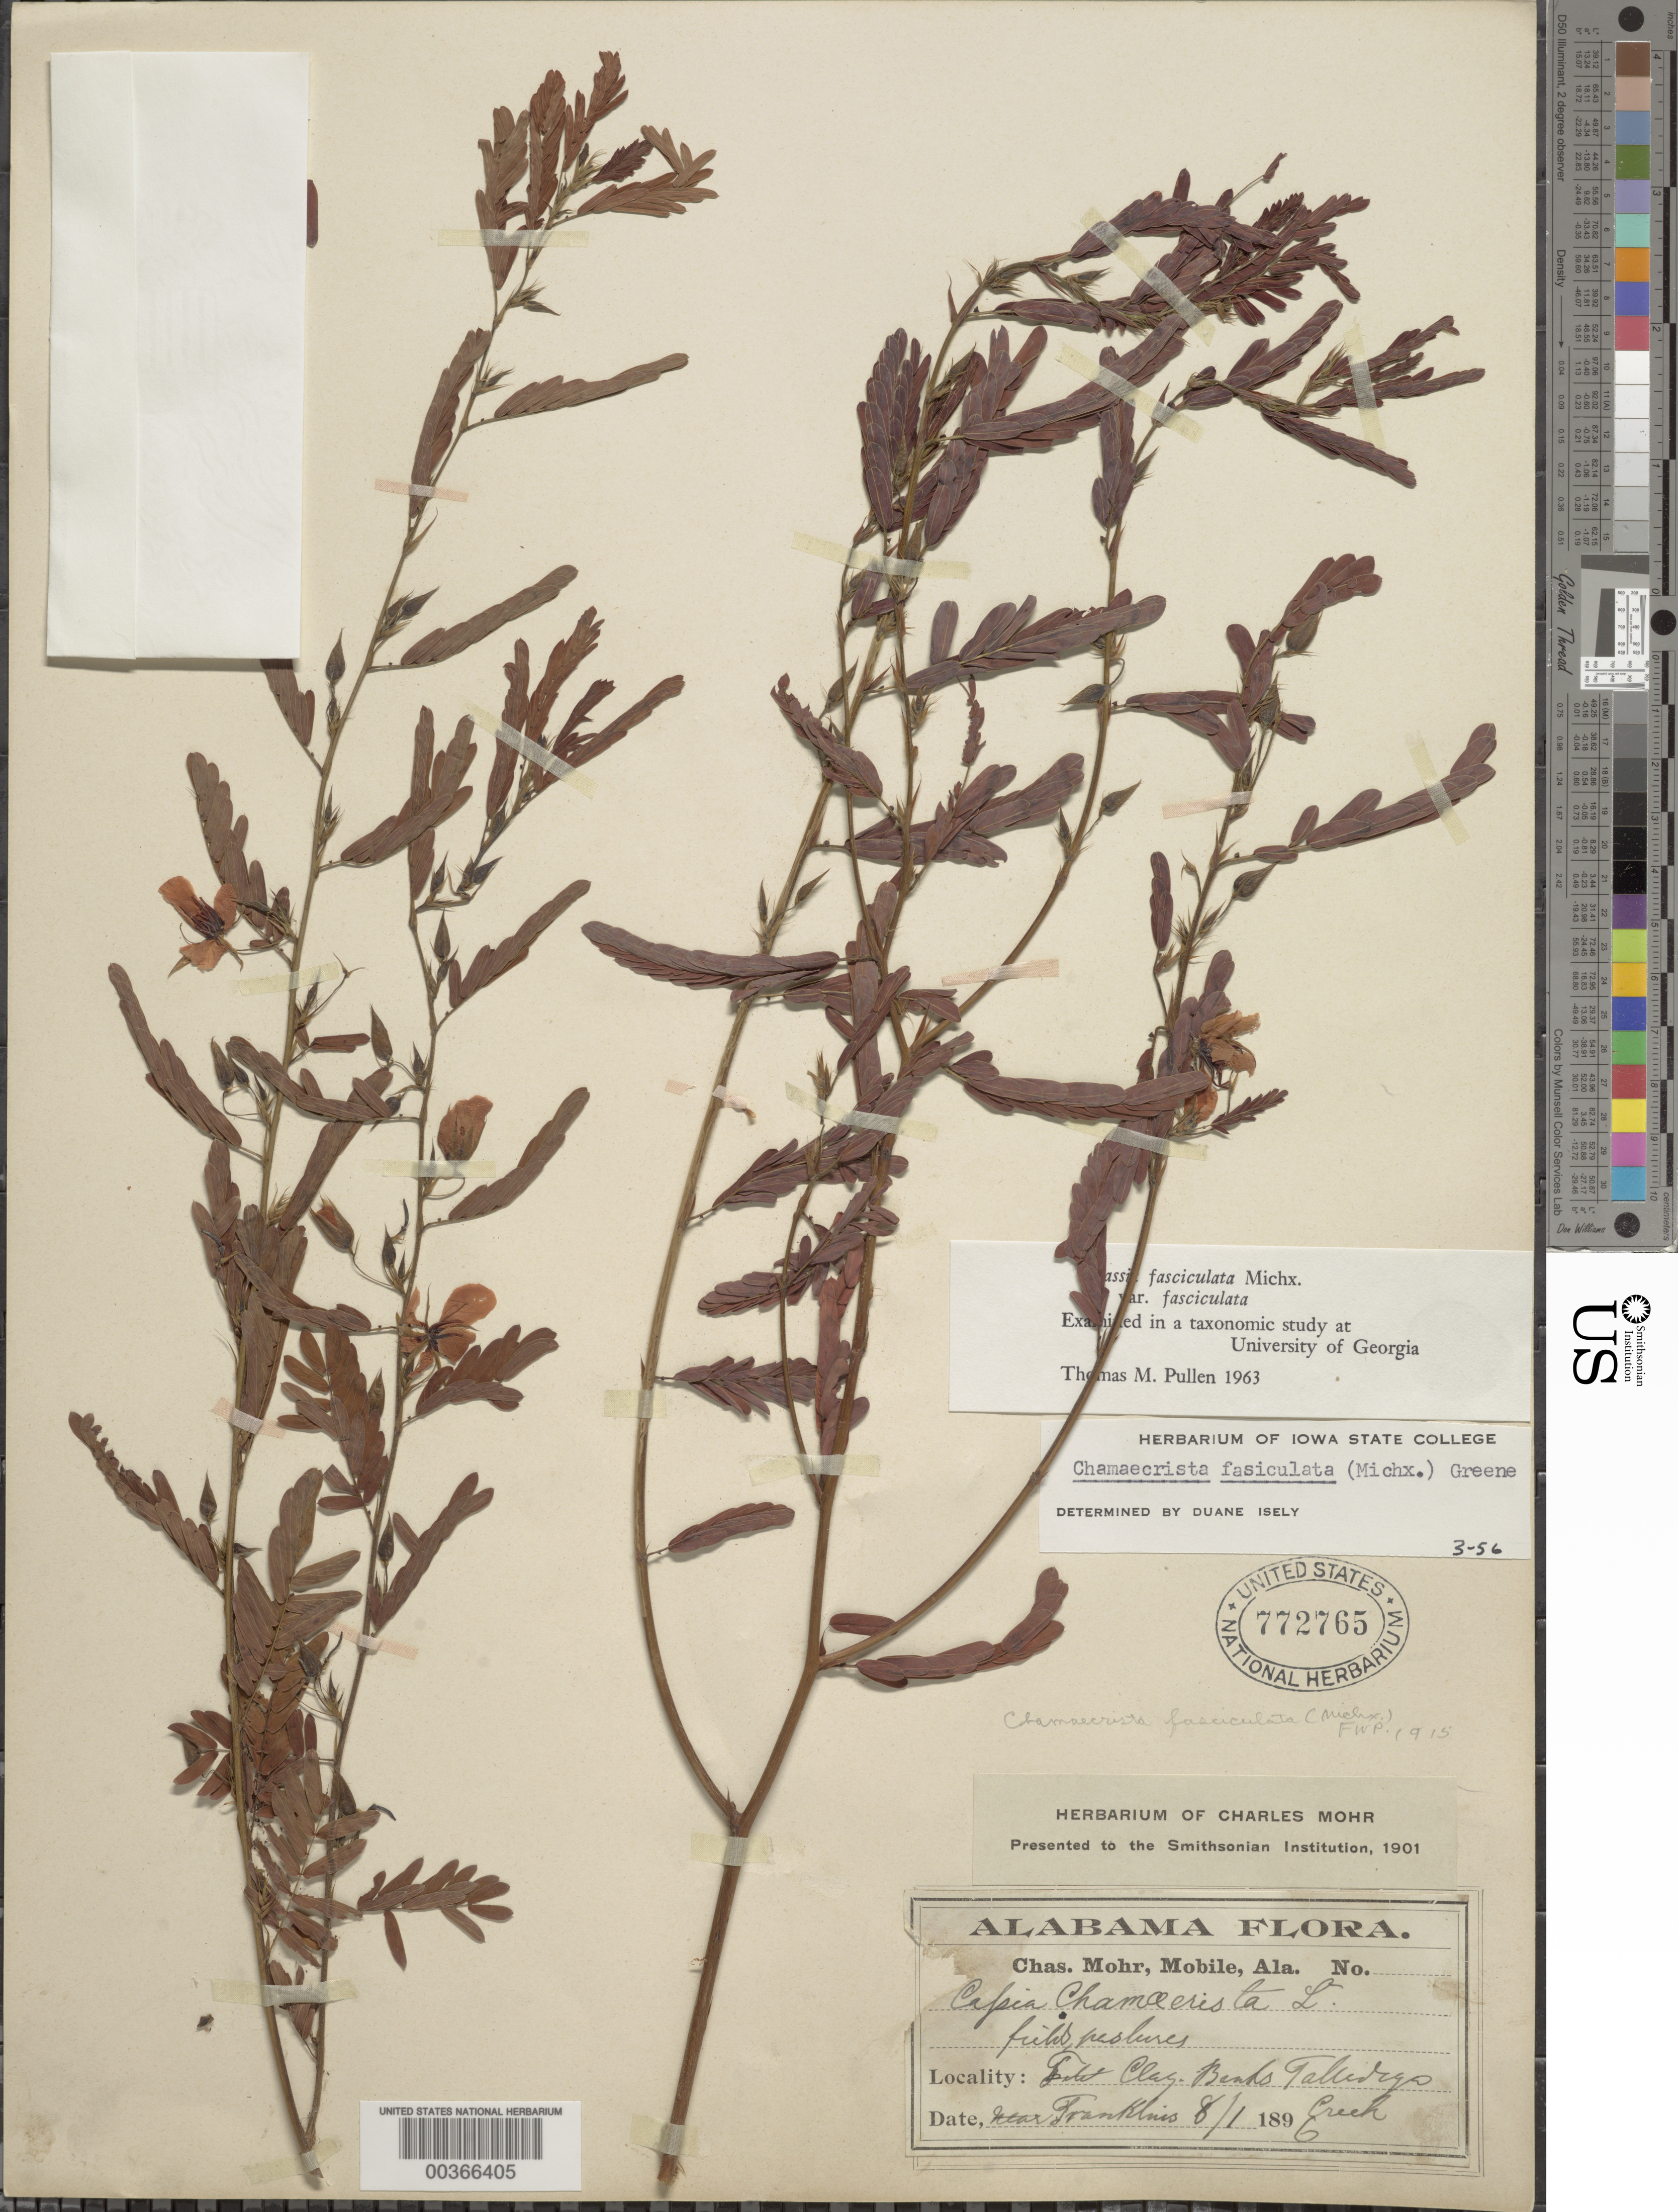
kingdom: Plantae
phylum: Tracheophyta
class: Magnoliopsida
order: Fabales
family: Fabaceae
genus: Chamaecrista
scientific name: Chamaecrista fasciculata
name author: (Michx.) Greene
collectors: C. T. Mohr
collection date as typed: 08 Jan 1896 or 01 Aug 1896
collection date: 1896-01-08 or 1896-08-01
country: United States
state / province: Alabama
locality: Clay banks tallereges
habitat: Field, pastures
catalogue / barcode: US 772765